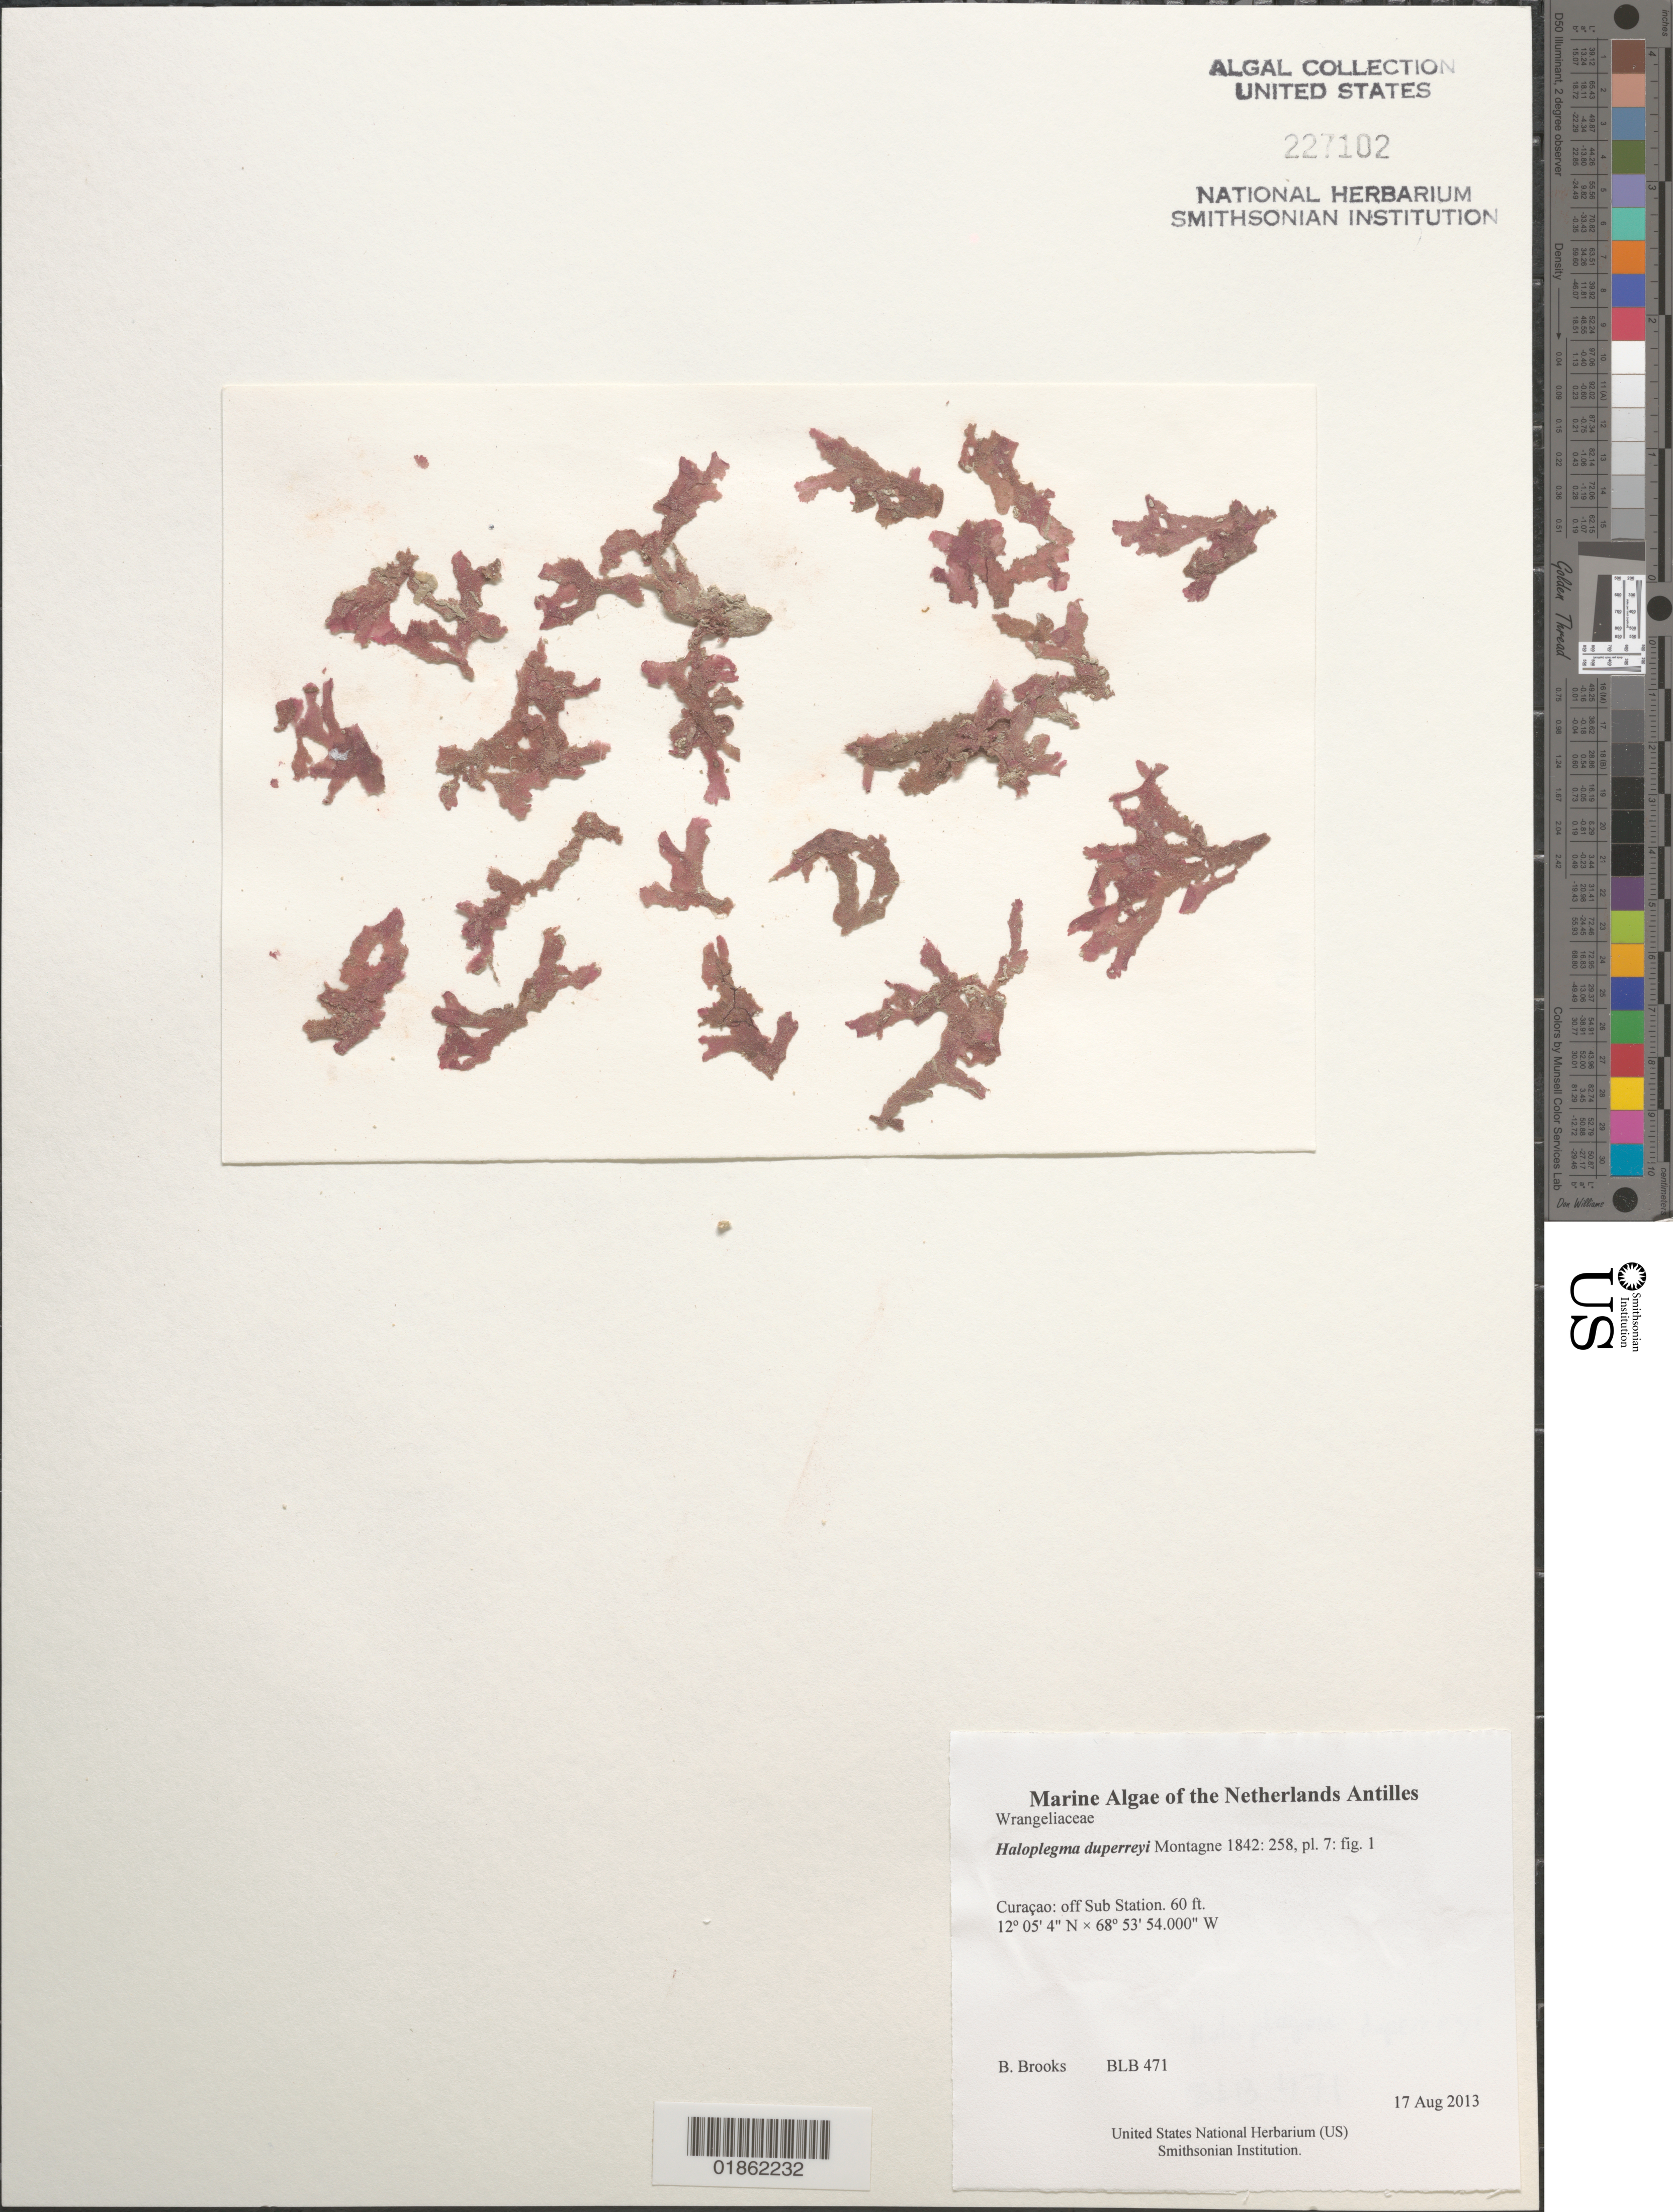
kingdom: Plantae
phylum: Rhodophyta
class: Florideophyceae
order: Ceramiales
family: Wrangeliaceae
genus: Haloplegma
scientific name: Haloplegma sp.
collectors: B. Brooks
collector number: BLB 471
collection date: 2013-08-17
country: Curaçao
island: Curaçao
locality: off Sub Station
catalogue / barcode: US 227102